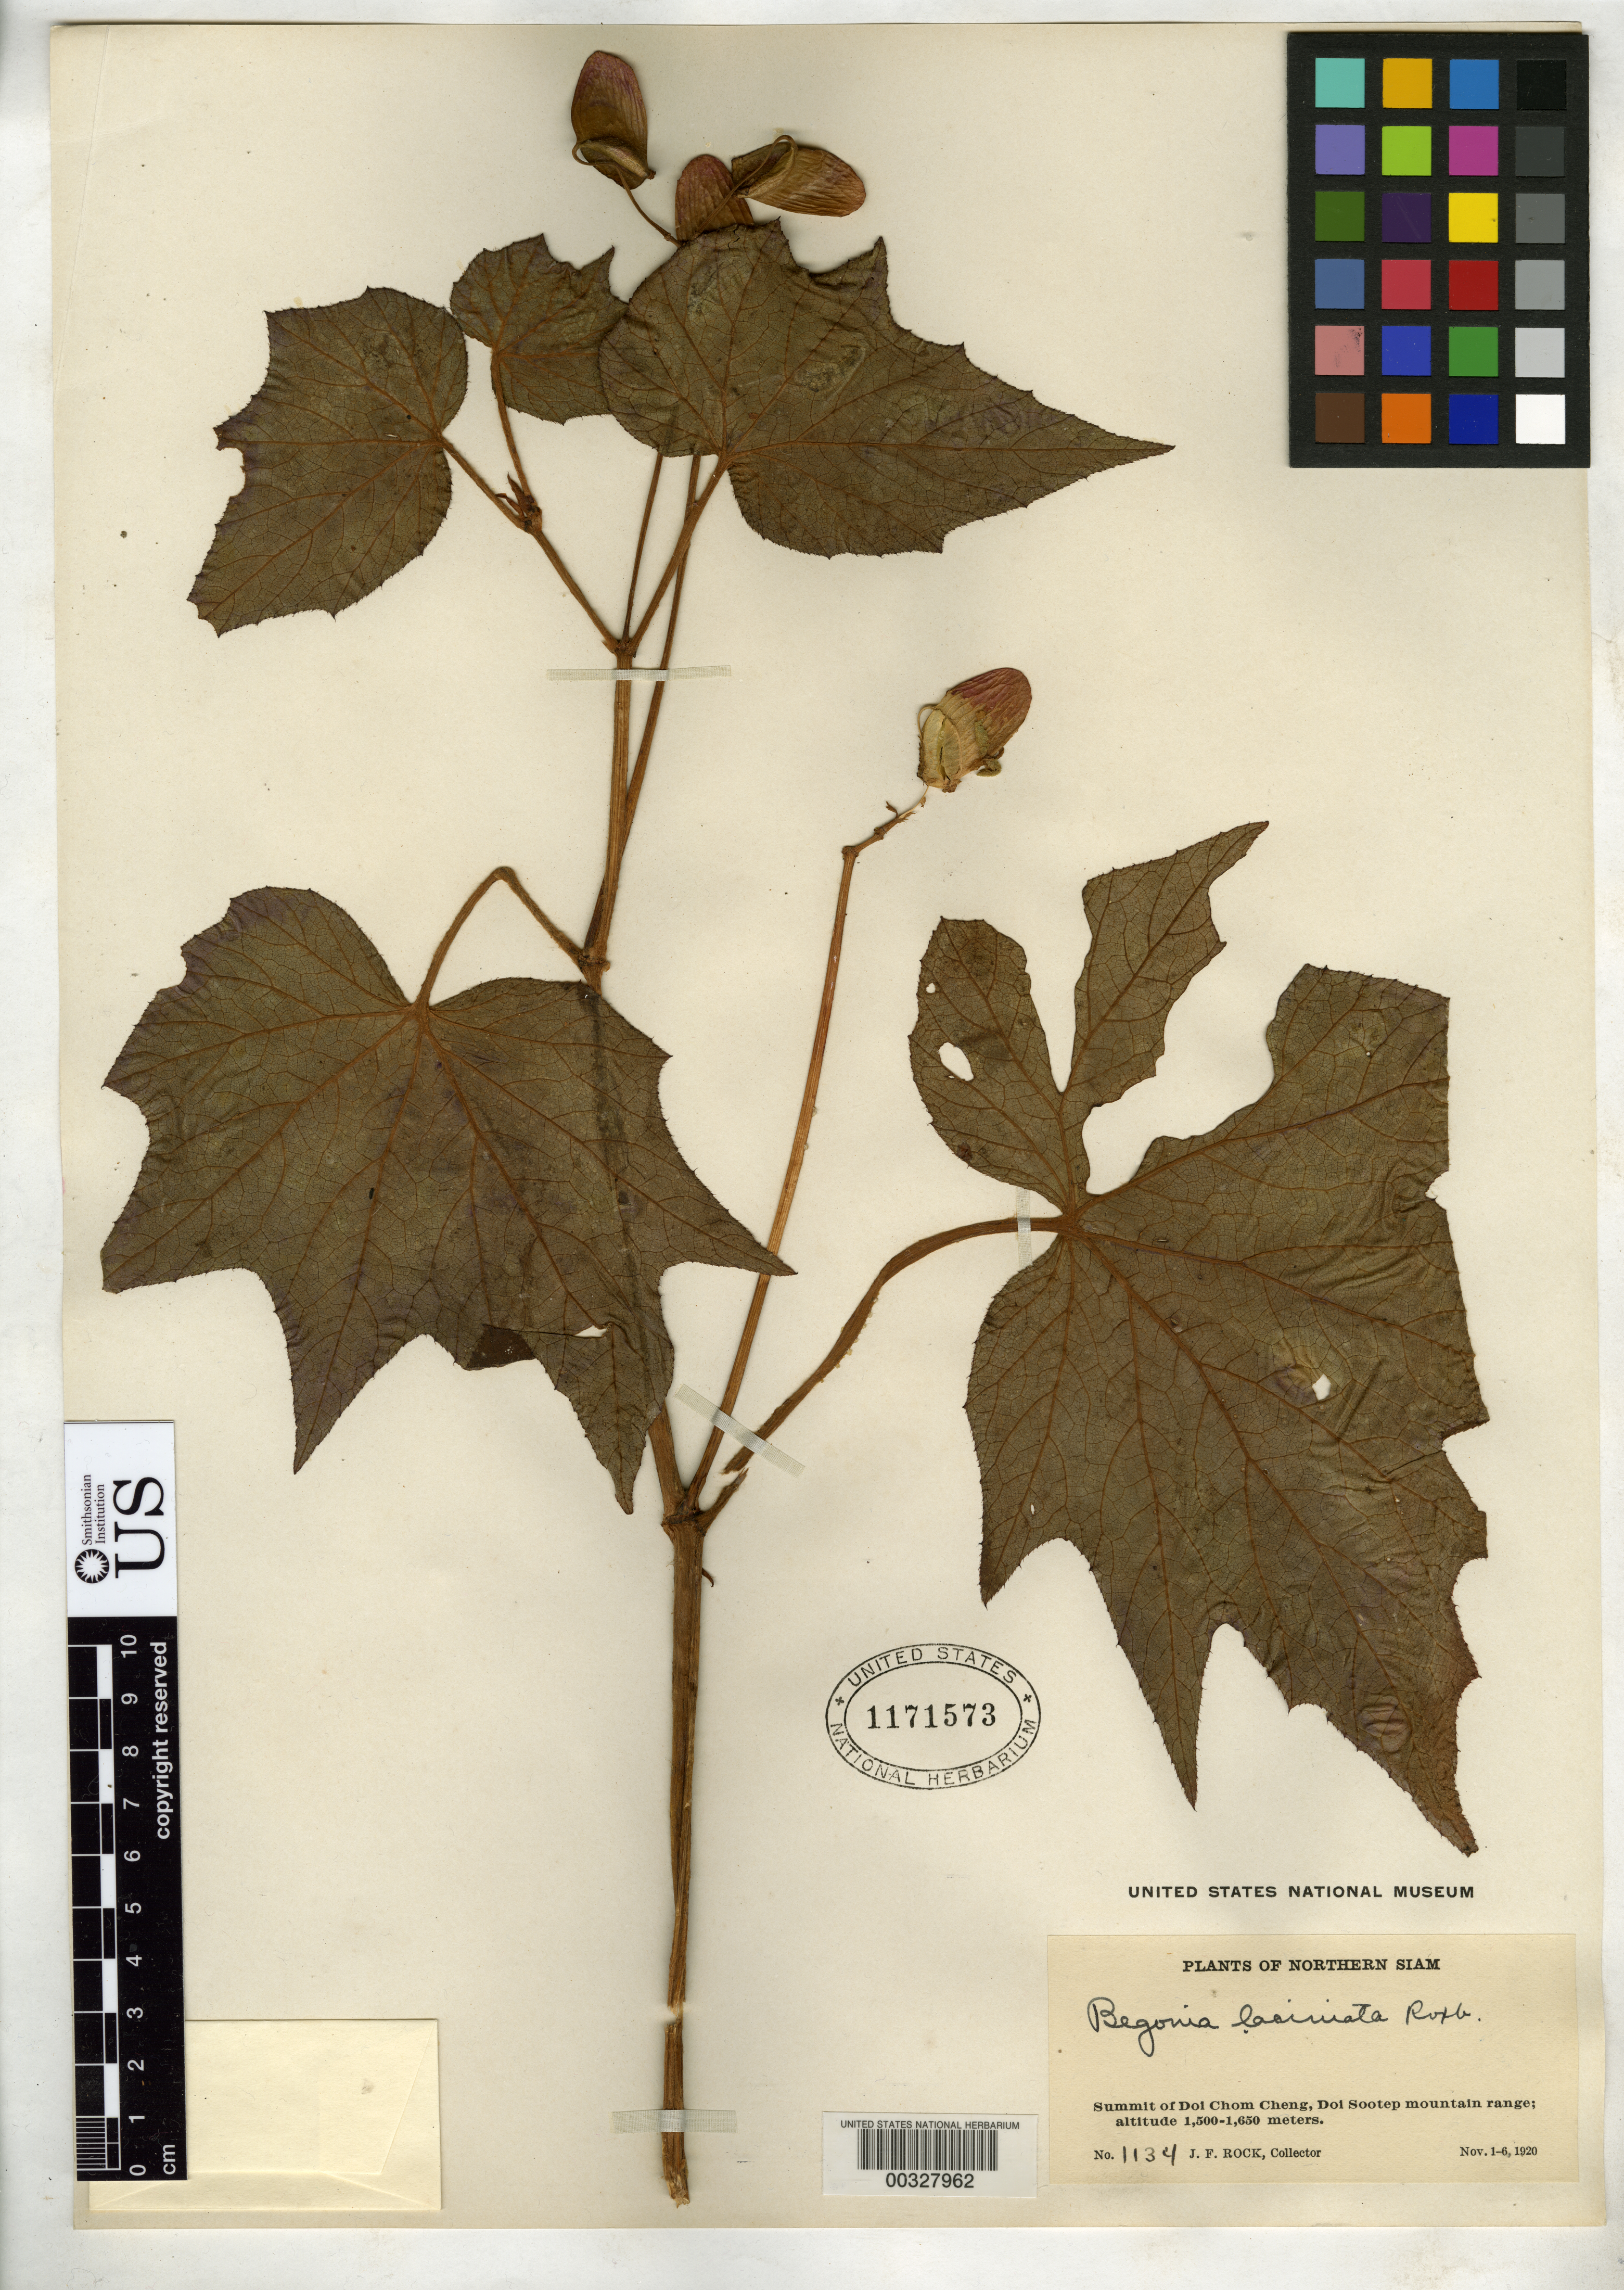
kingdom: Plantae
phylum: Tracheophyta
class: Magnoliopsida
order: Cucurbitales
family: Begoniaceae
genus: Begonia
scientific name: Begonia palmata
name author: D. Don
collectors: J. F. Rock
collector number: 1134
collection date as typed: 01 Nov 1920 to 06 Nov 1920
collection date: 1920-11-01/1920-11-06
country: Thailand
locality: Summit of doi chom cheng, doi sootep mountain range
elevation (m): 1500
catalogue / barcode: US 1171573